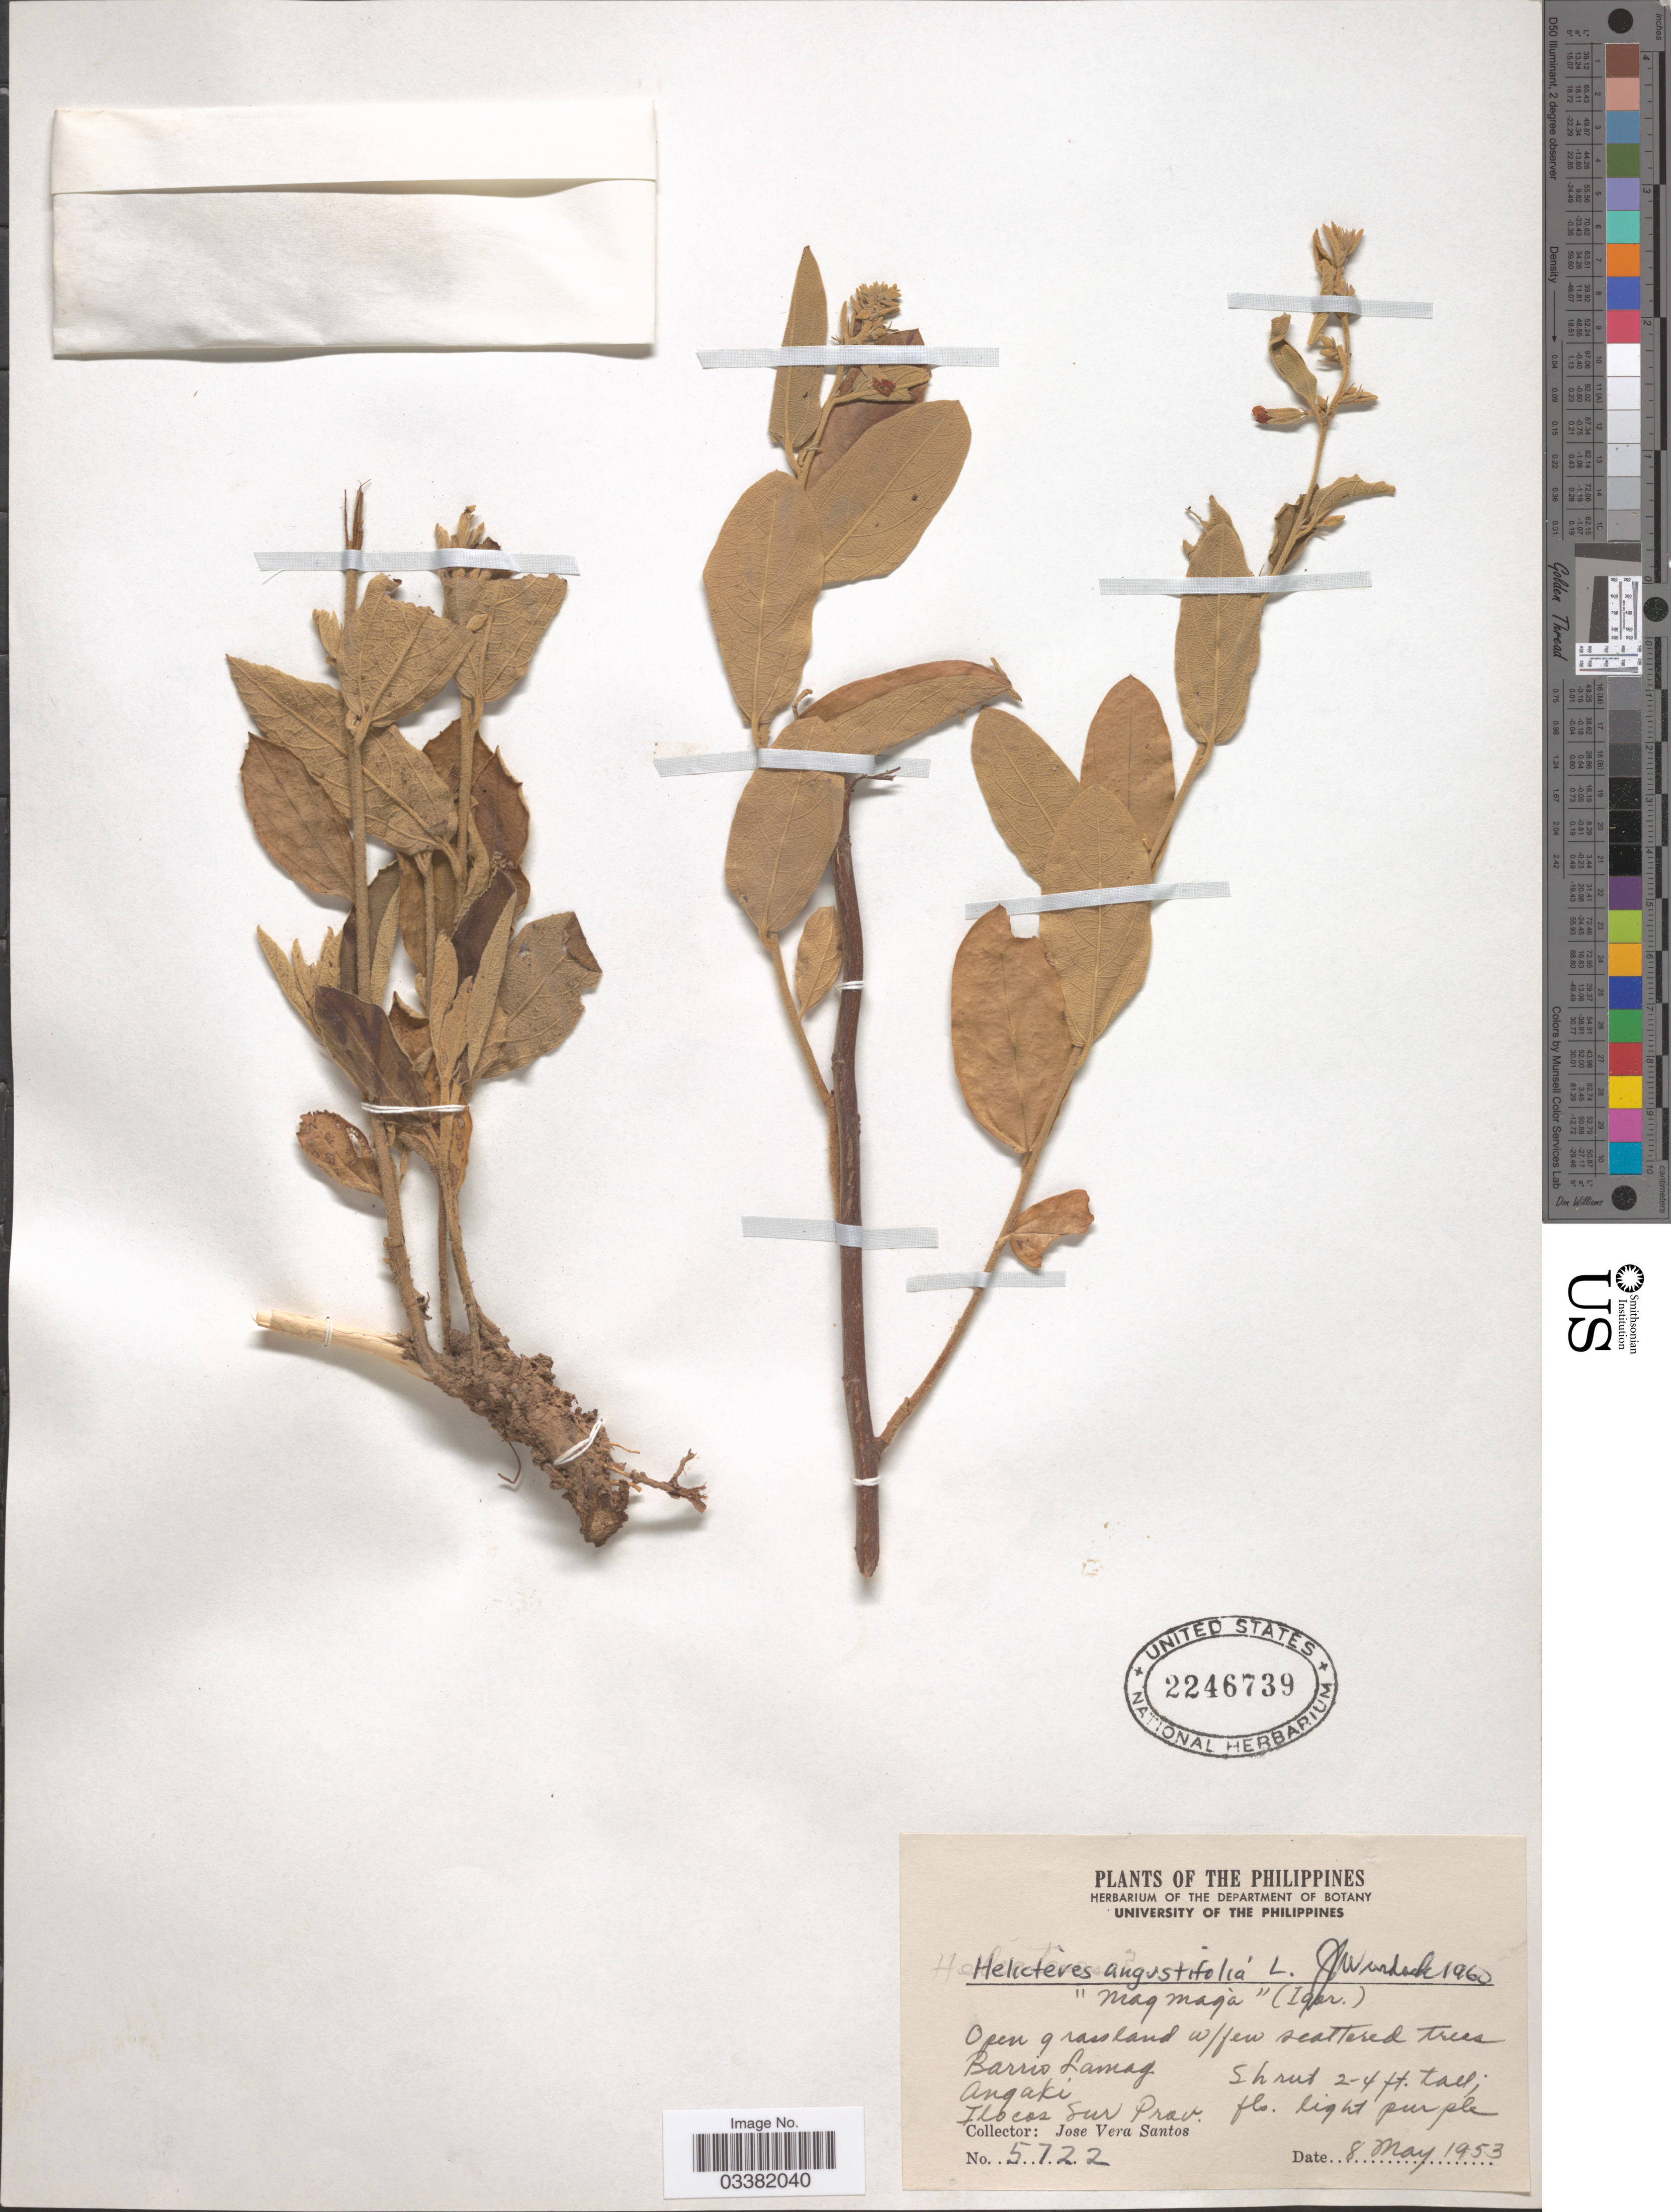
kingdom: Plantae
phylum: Tracheophyta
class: Magnoliopsida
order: Malvales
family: Malvaceae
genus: Helicteres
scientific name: Helicteres angustifolia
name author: L.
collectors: J. Santos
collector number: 5722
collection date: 1953-05-08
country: Philippines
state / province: Ilocos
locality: Barrio Lamag. Angaki. Ilocos Sur Prov.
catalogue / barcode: US 2246739